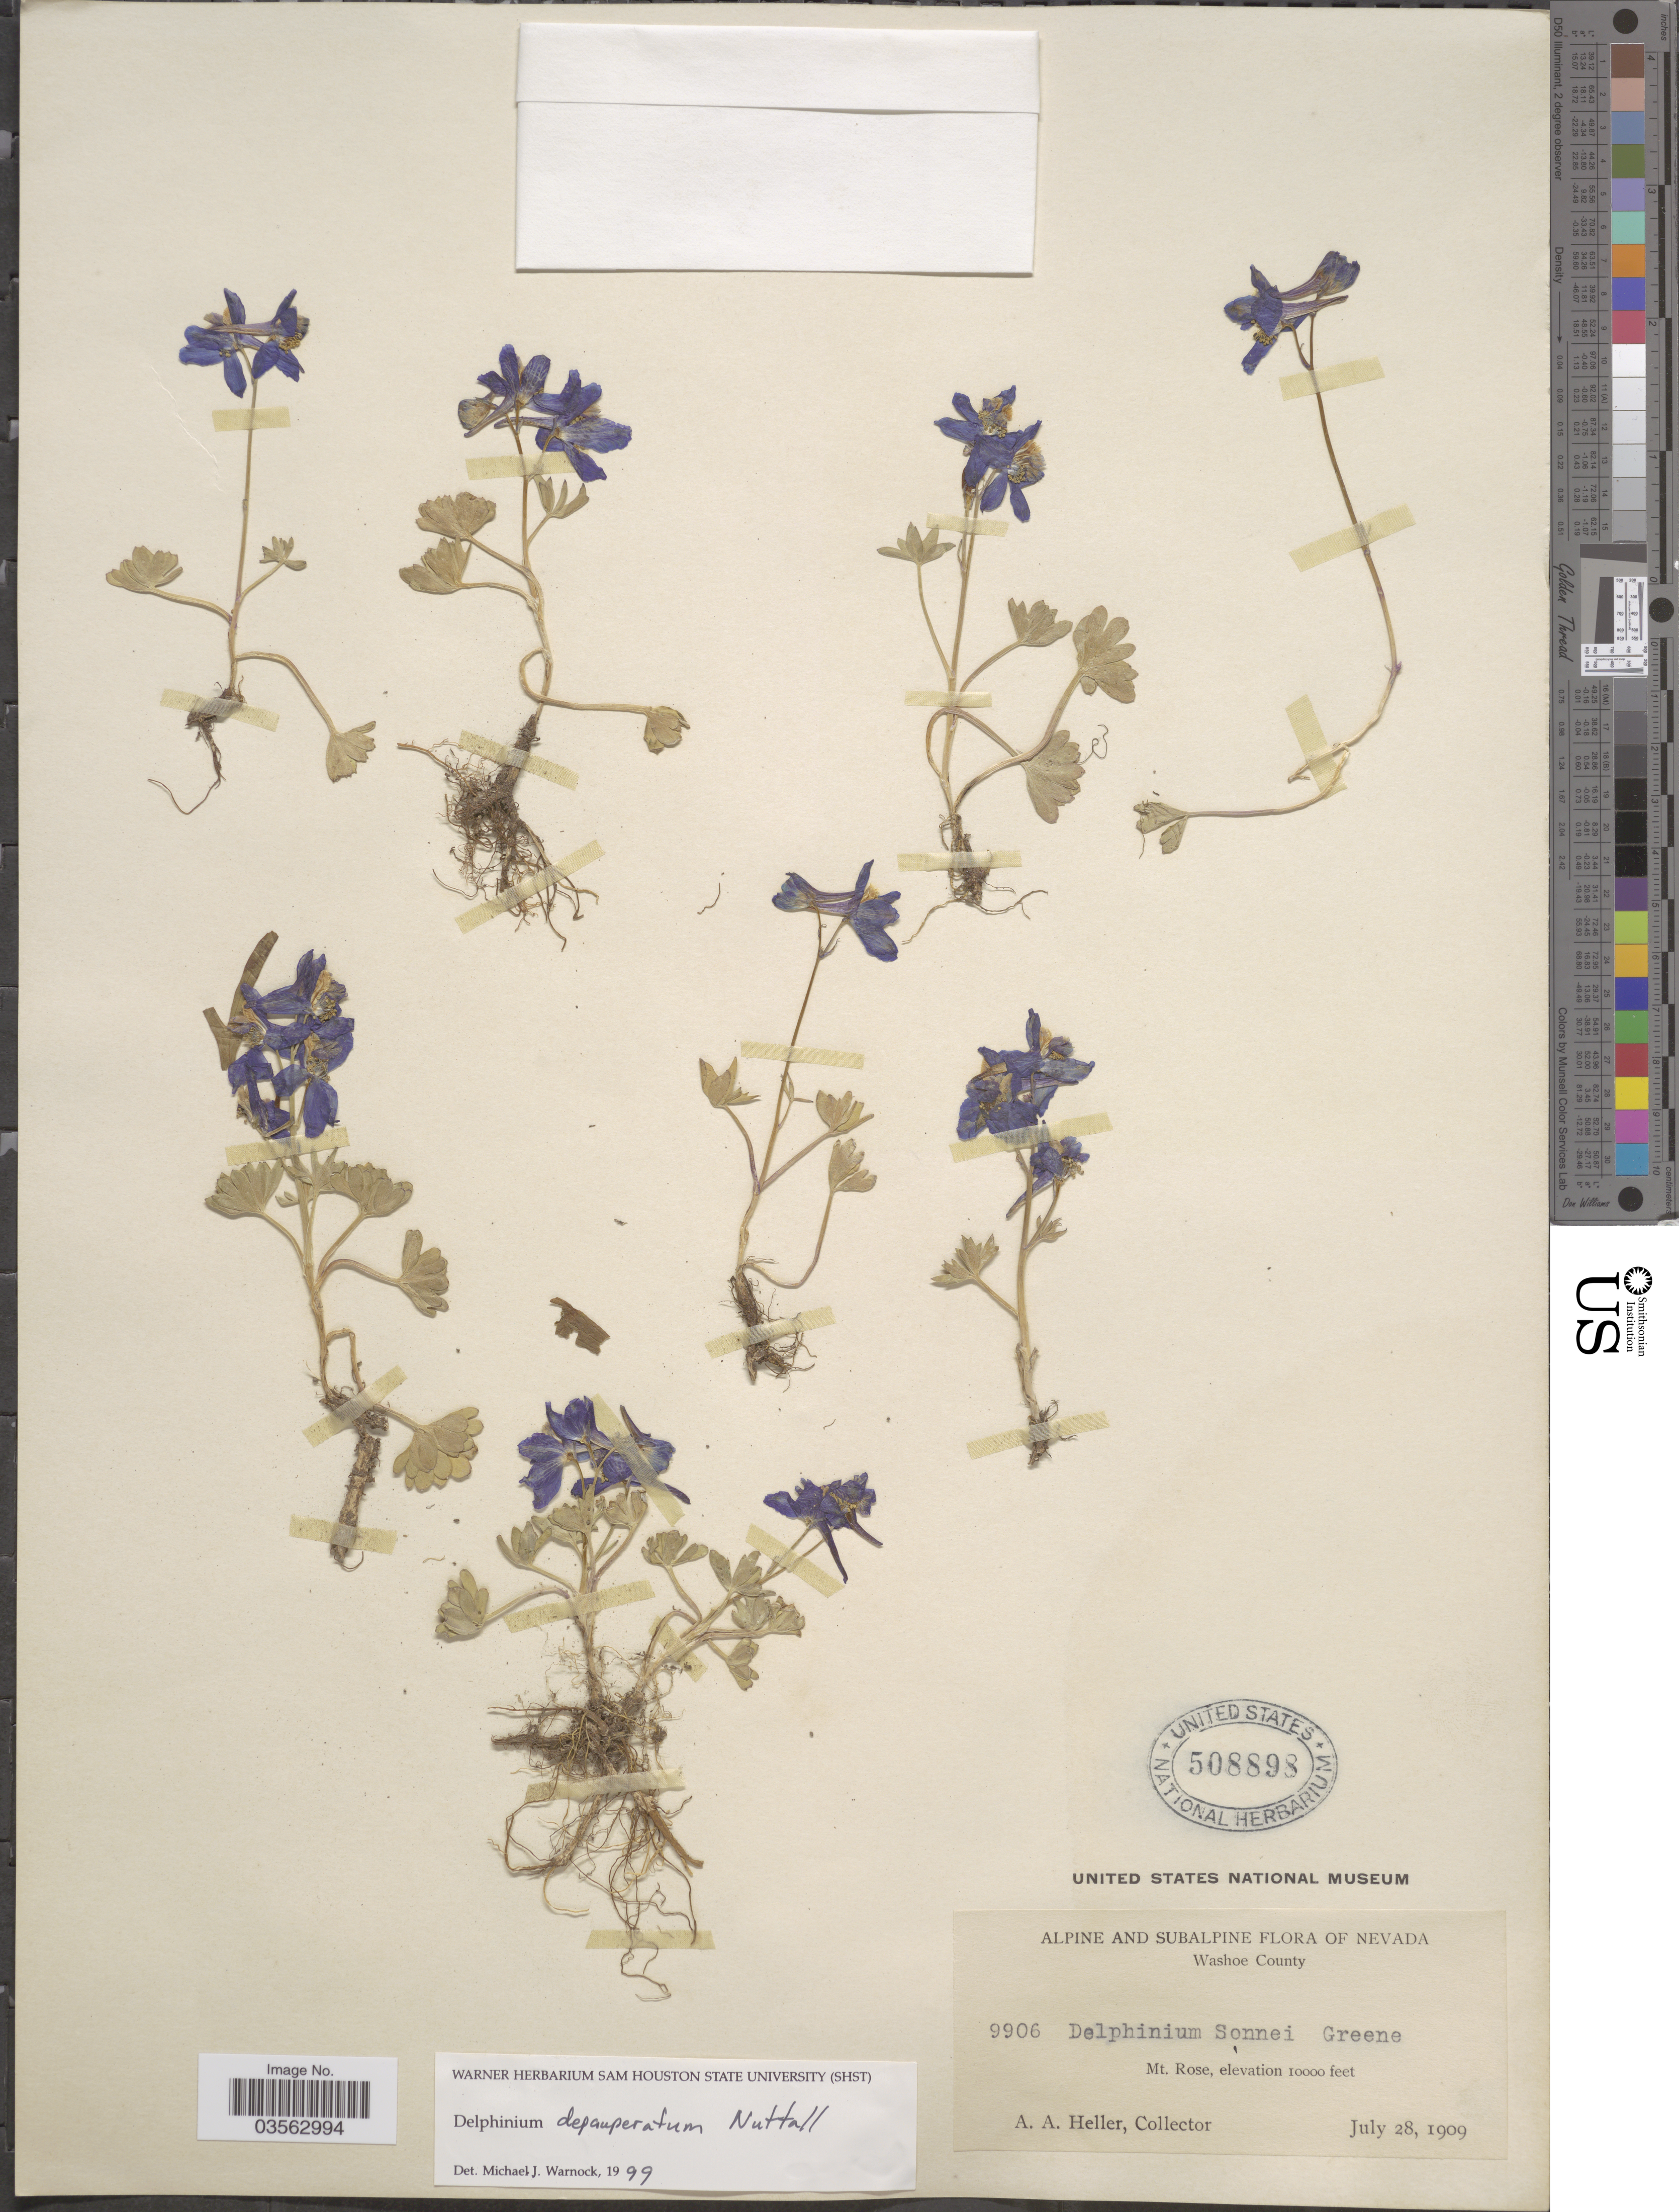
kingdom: Plantae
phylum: Tracheophyta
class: Magnoliopsida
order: Ranunculales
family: Ranunculaceae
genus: Delphinium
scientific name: Delphinium depauperatum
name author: Nutt.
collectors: A. A. Heller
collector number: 9906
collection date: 1909-07-28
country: United States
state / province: Nevada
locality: Washoe County. Mt. Rose.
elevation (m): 3048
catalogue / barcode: US 508898